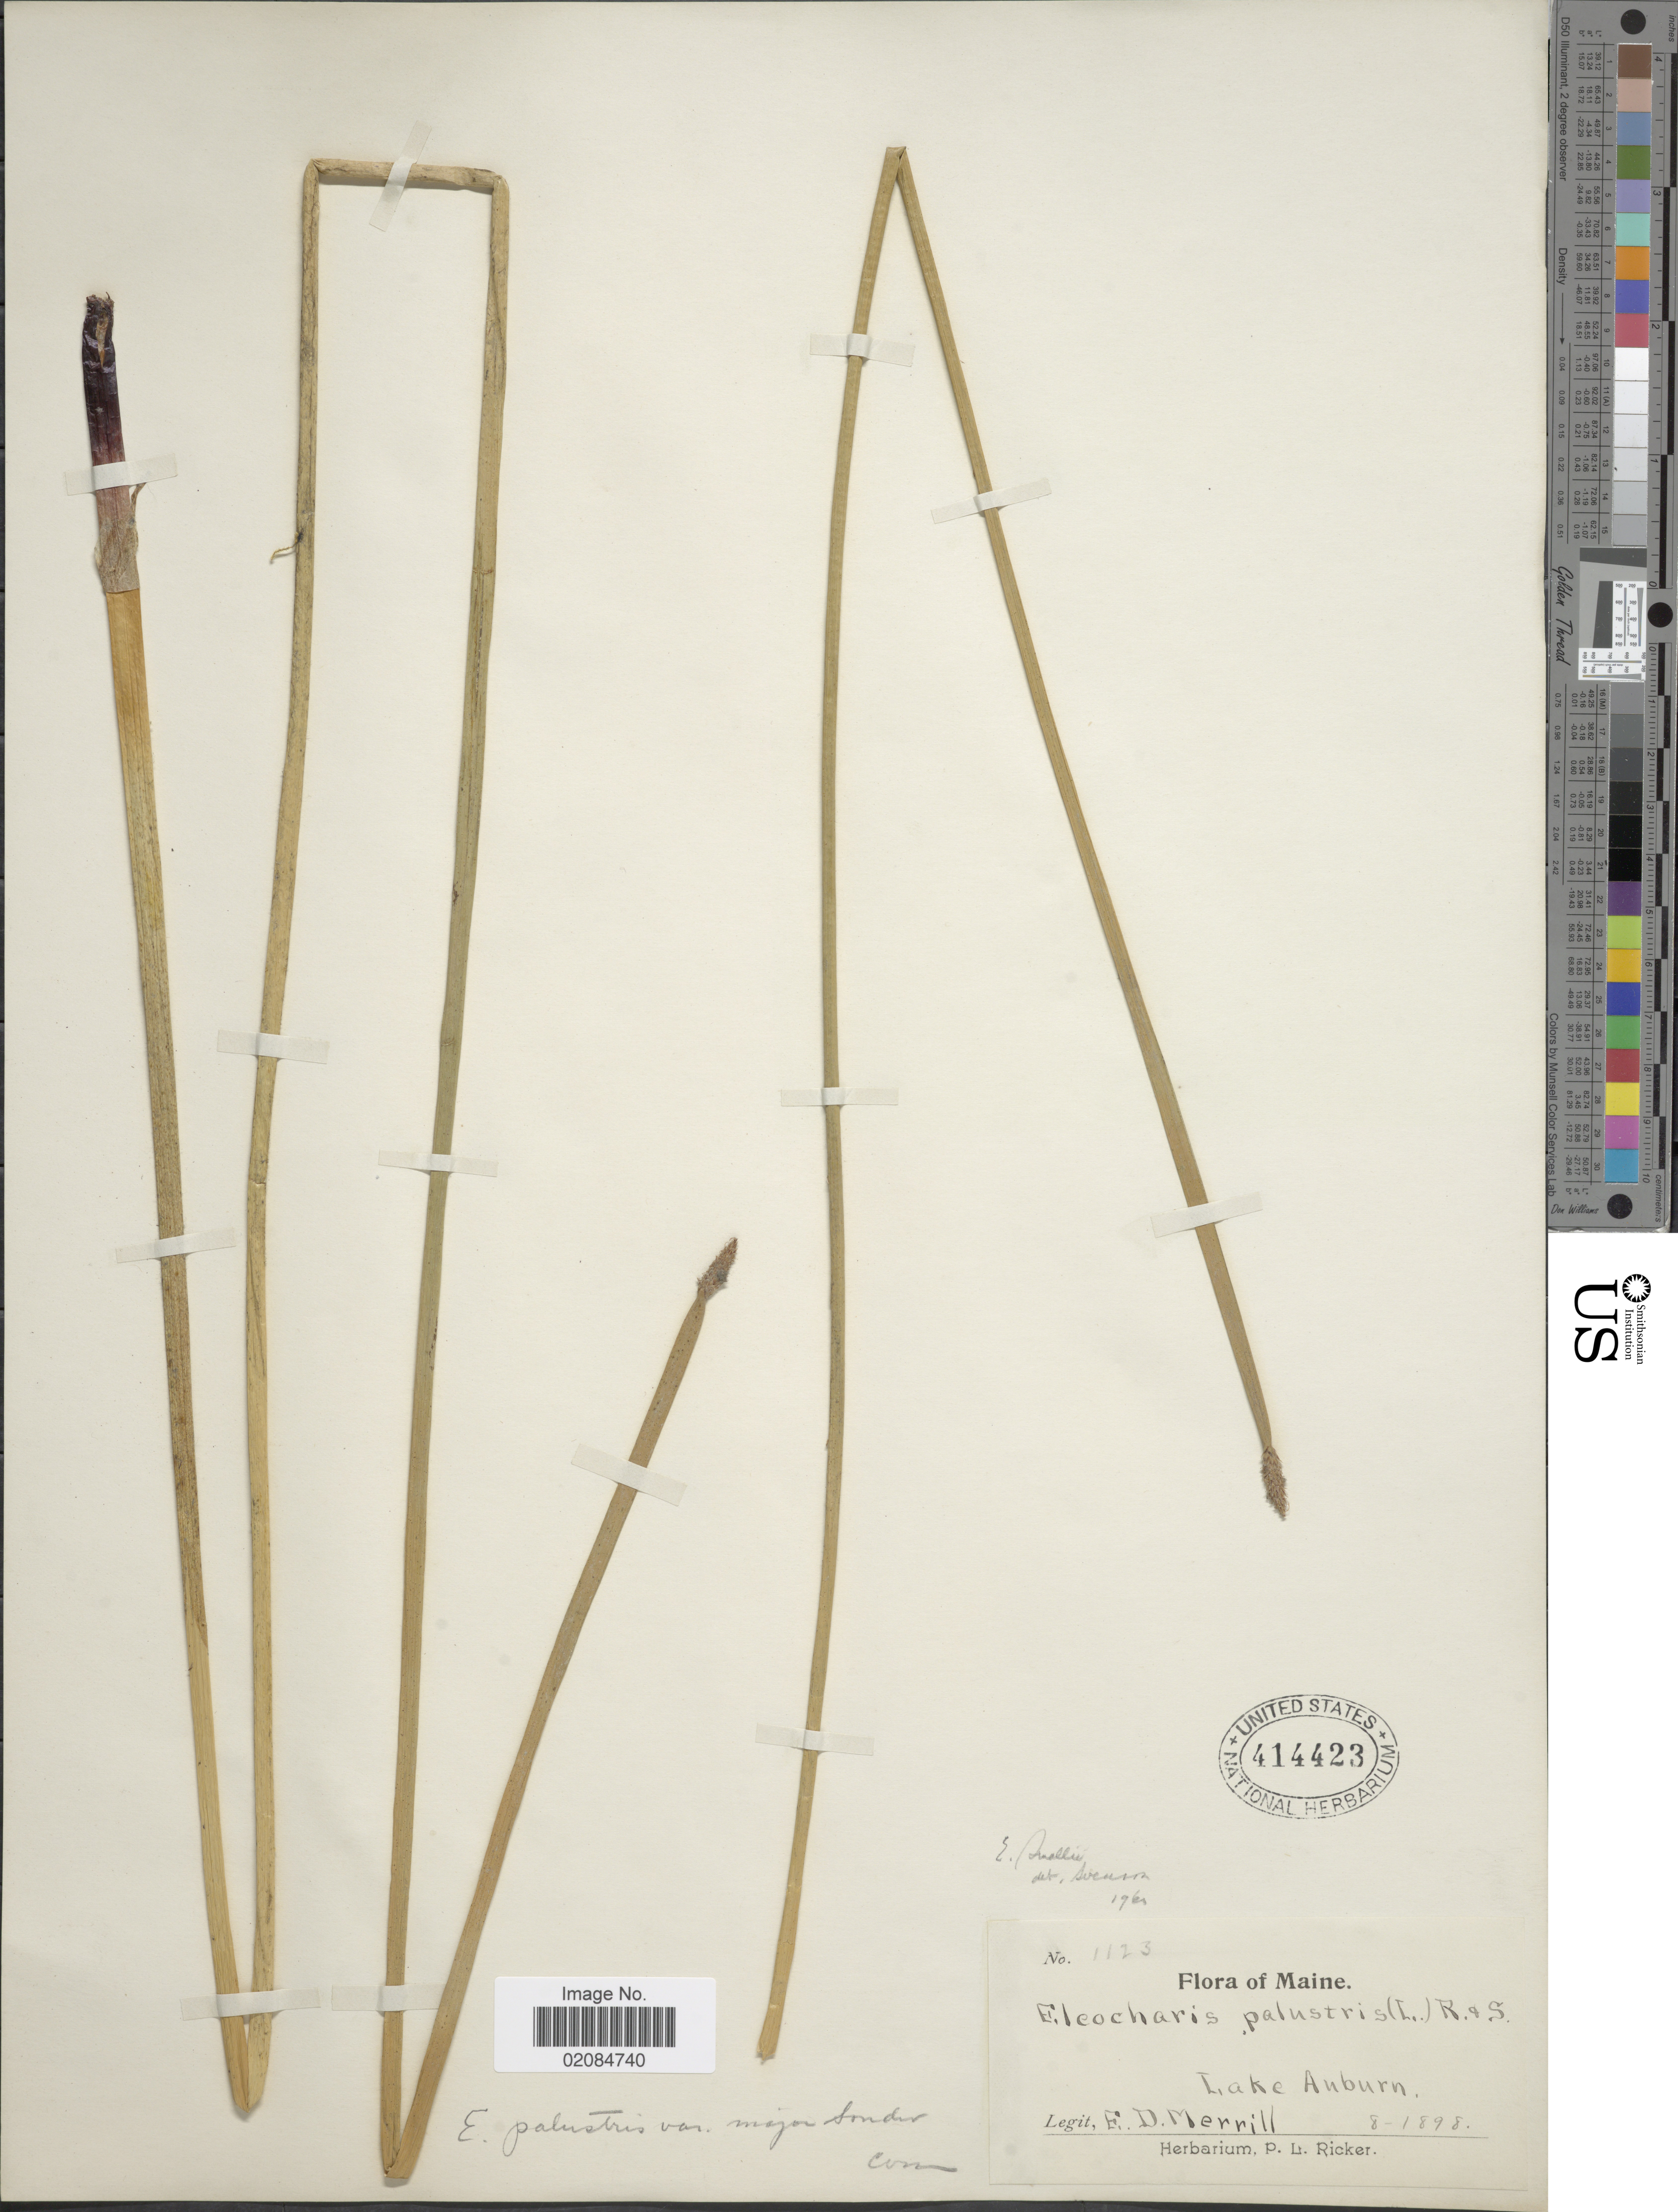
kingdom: Plantae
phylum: Tracheophyta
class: Liliopsida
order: Poales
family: Cyperaceae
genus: Eleocharis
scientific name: Eleocharis palustris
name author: (L.) Roem. & Schult.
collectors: E. D. Merrill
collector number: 1123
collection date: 1898-08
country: United States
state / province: Maine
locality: Lake Auburn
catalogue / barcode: US 414423